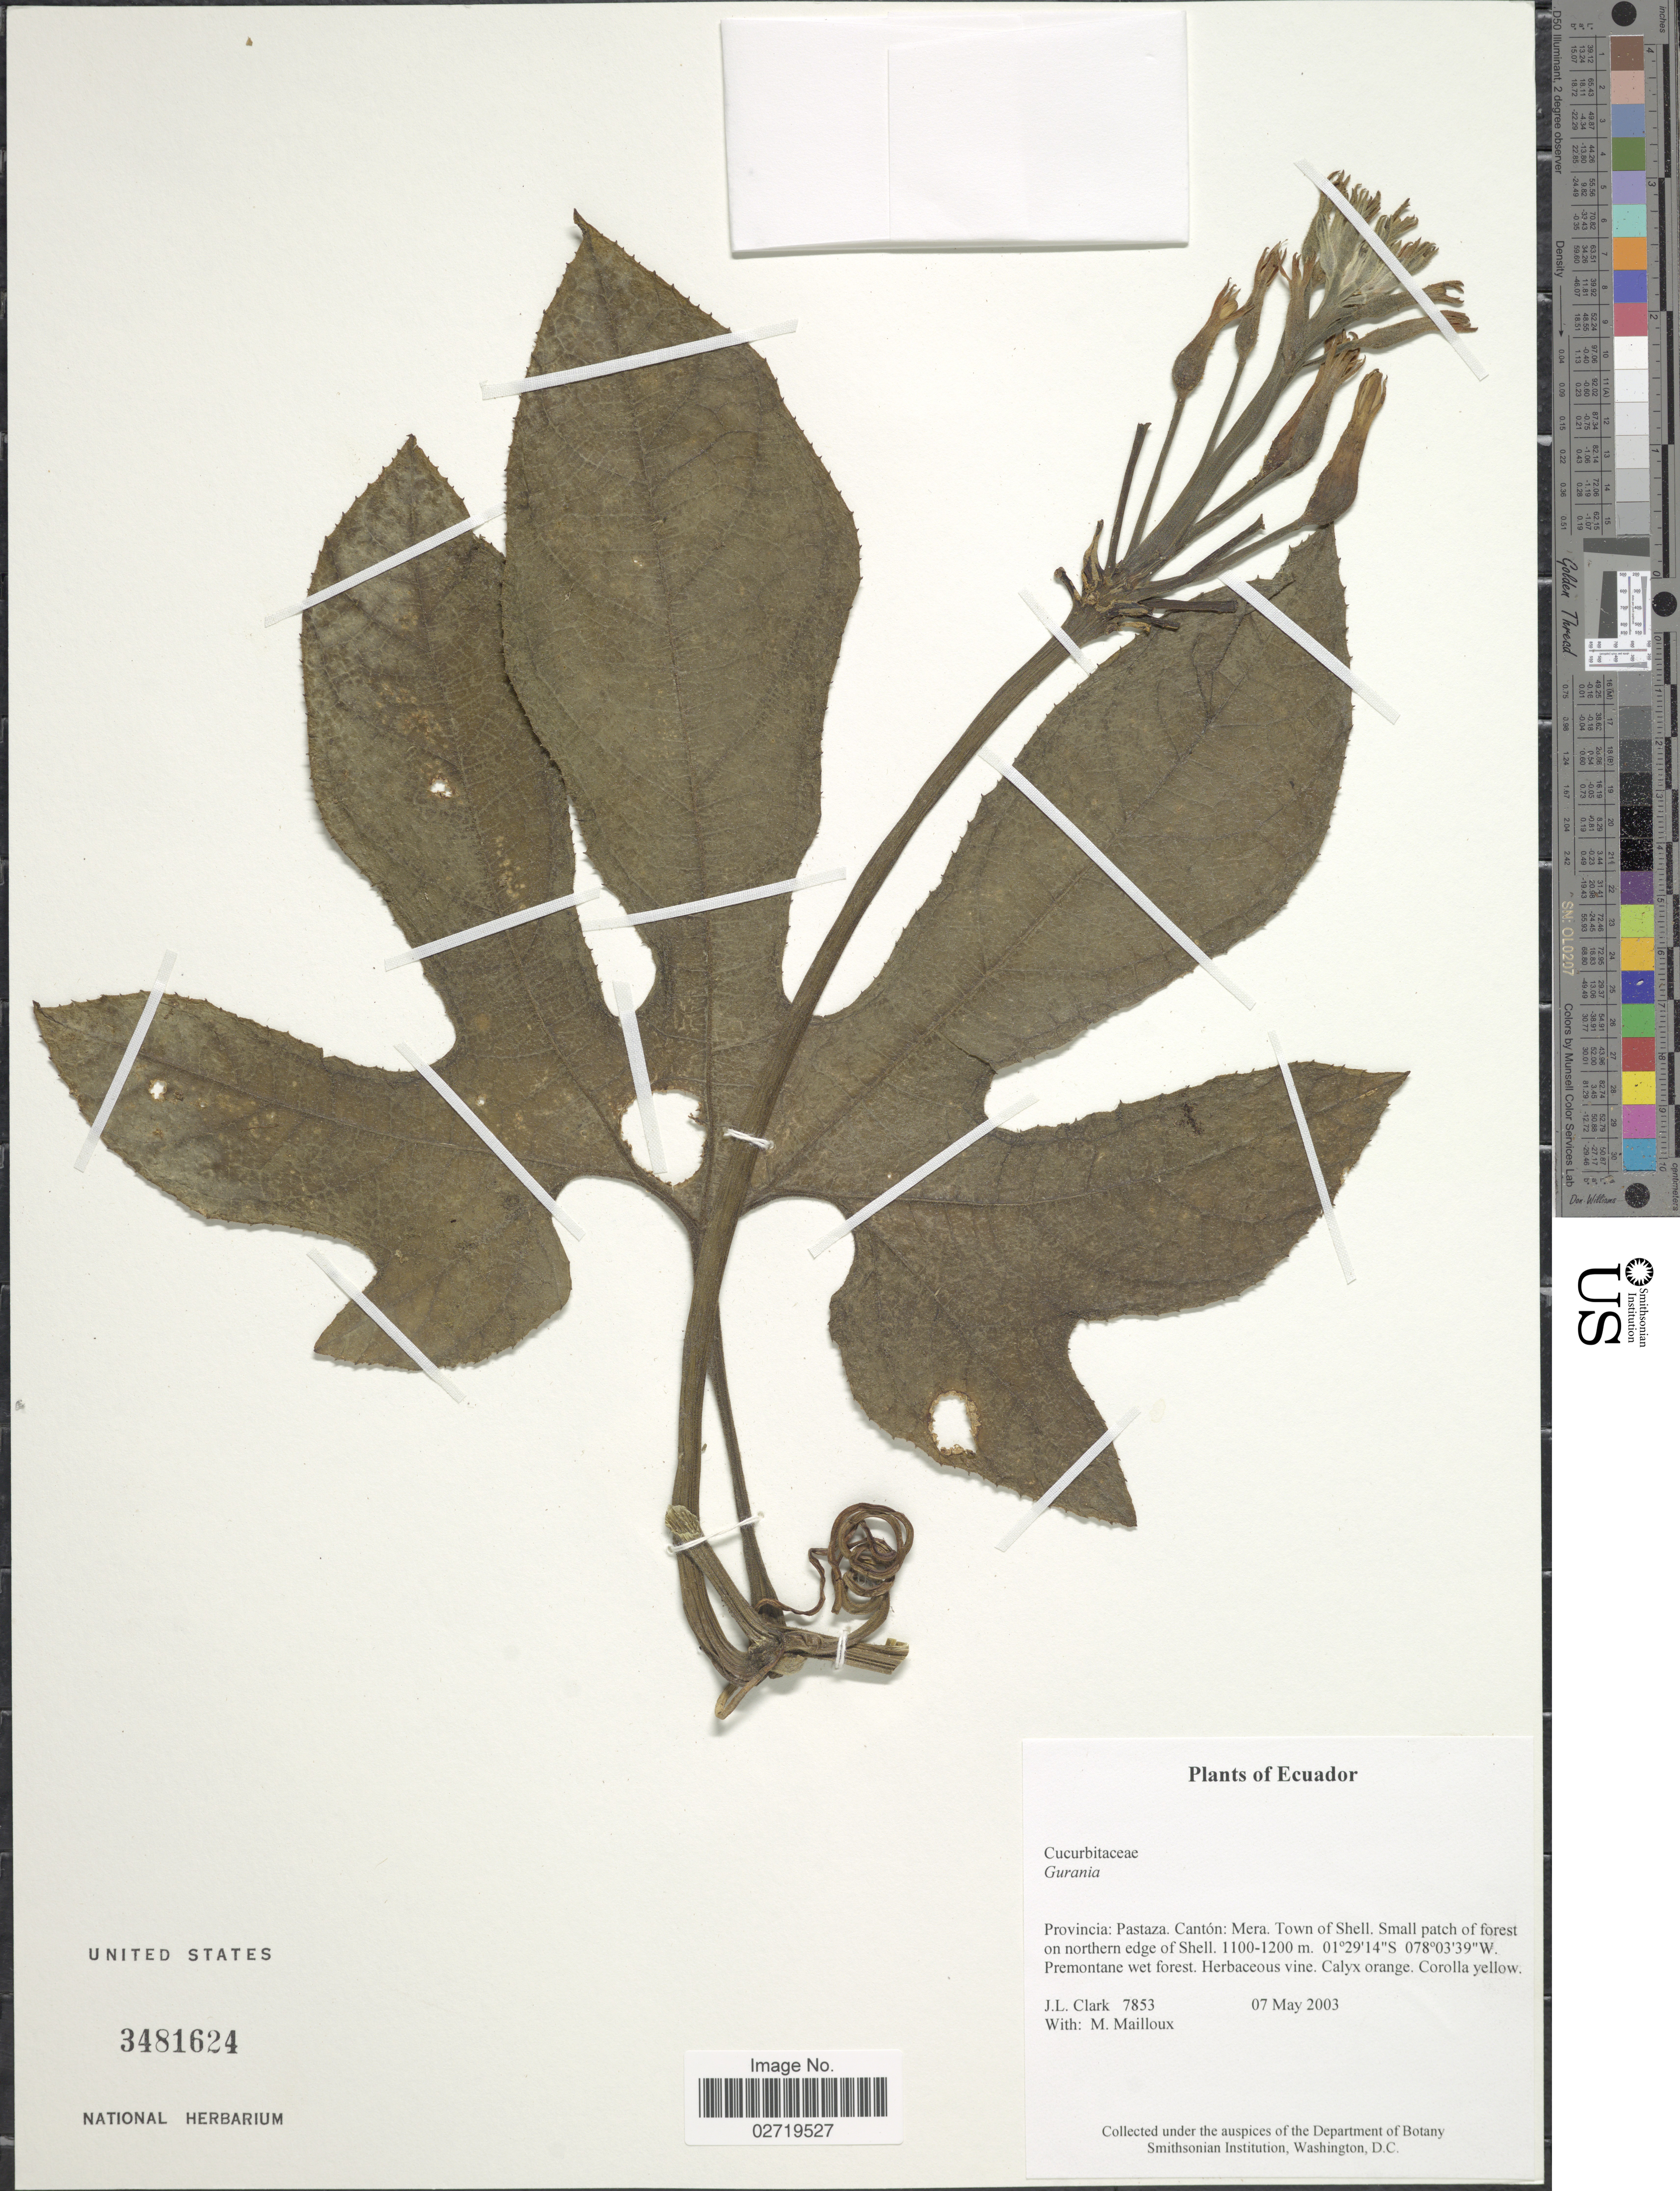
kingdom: Plantae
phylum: Tracheophyta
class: Magnoliopsida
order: Cucurbitales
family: Cucurbitaceae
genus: Gurania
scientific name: Gurania sp.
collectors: J. L. Clark & M. Mailloux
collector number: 7853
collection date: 2003-05-07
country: Ecuador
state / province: Pastaza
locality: Cantón: Mera. Town of Shell. Small patch of forest on northern edge of Shell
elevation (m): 1100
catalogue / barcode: US 3481624